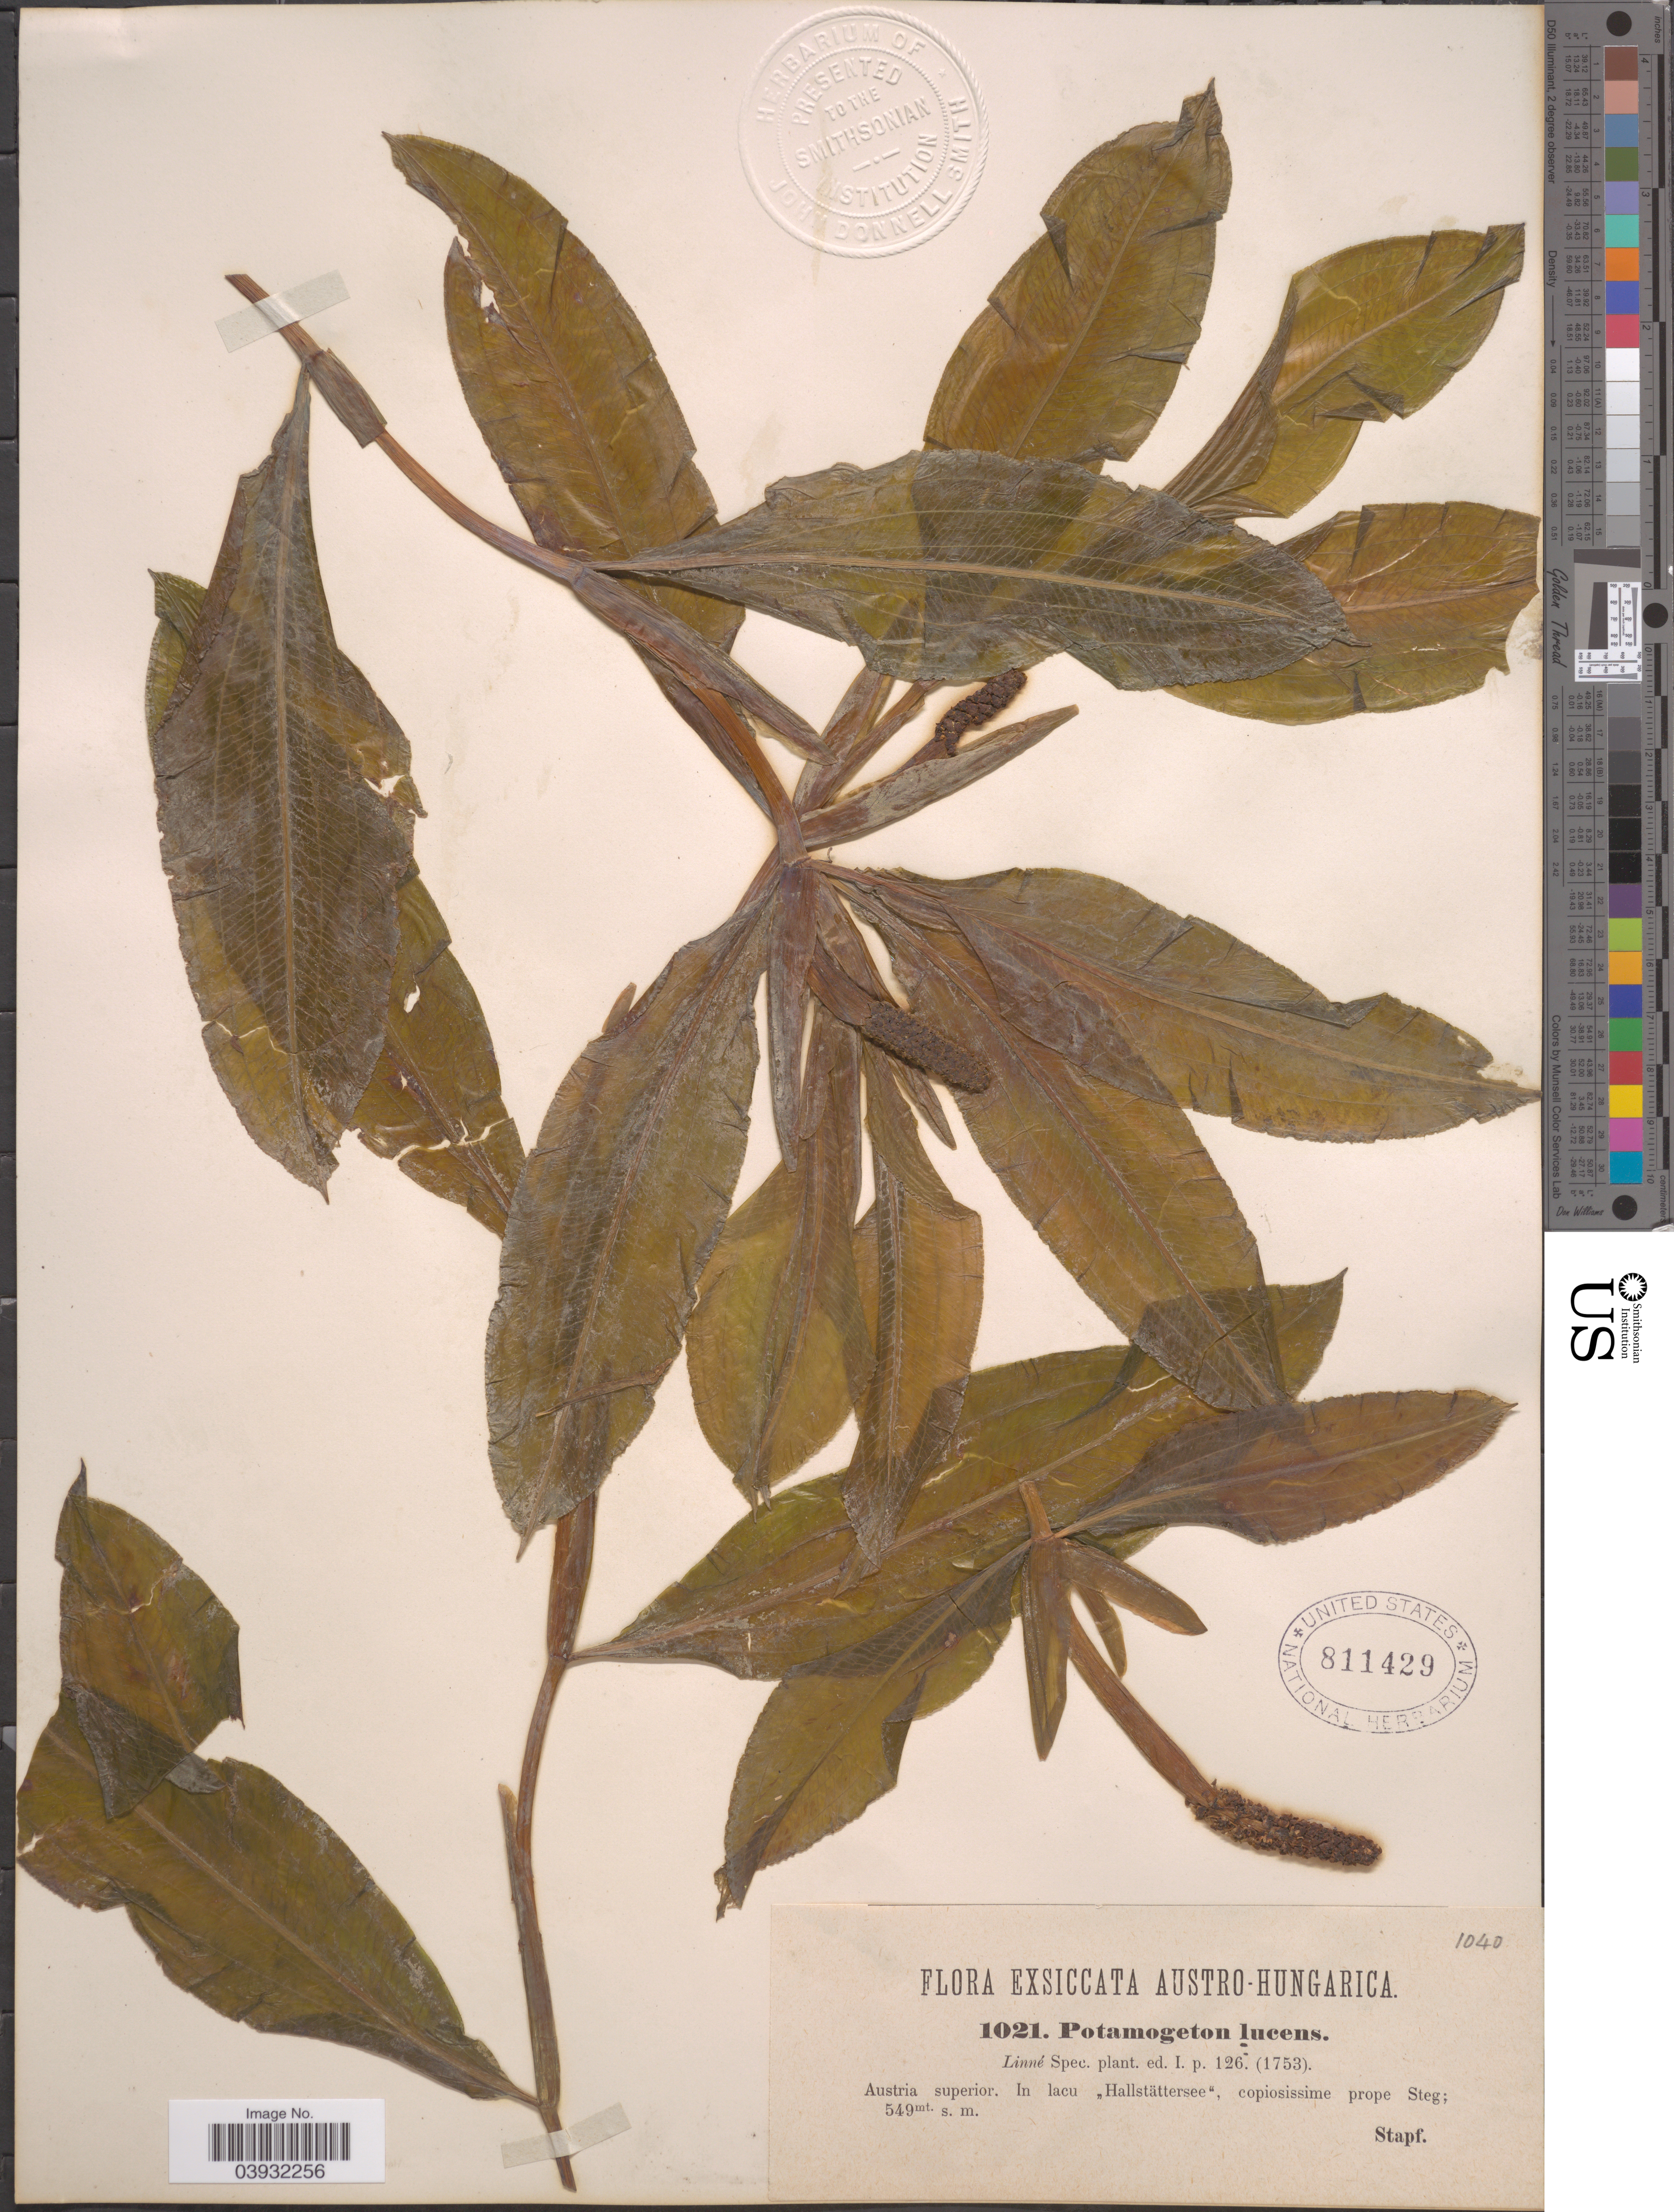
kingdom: Plantae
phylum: Tracheophyta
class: Liliopsida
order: Alismatales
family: Potamogetonaceae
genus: Potamogeton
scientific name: Potamogeton lucens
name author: L.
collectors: Stapf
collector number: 1021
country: Austria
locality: Austro-Hungarica. Austria superior. In lacu "Hallstättersee", copiosissime prope Steg.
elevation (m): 549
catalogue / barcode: US 811429